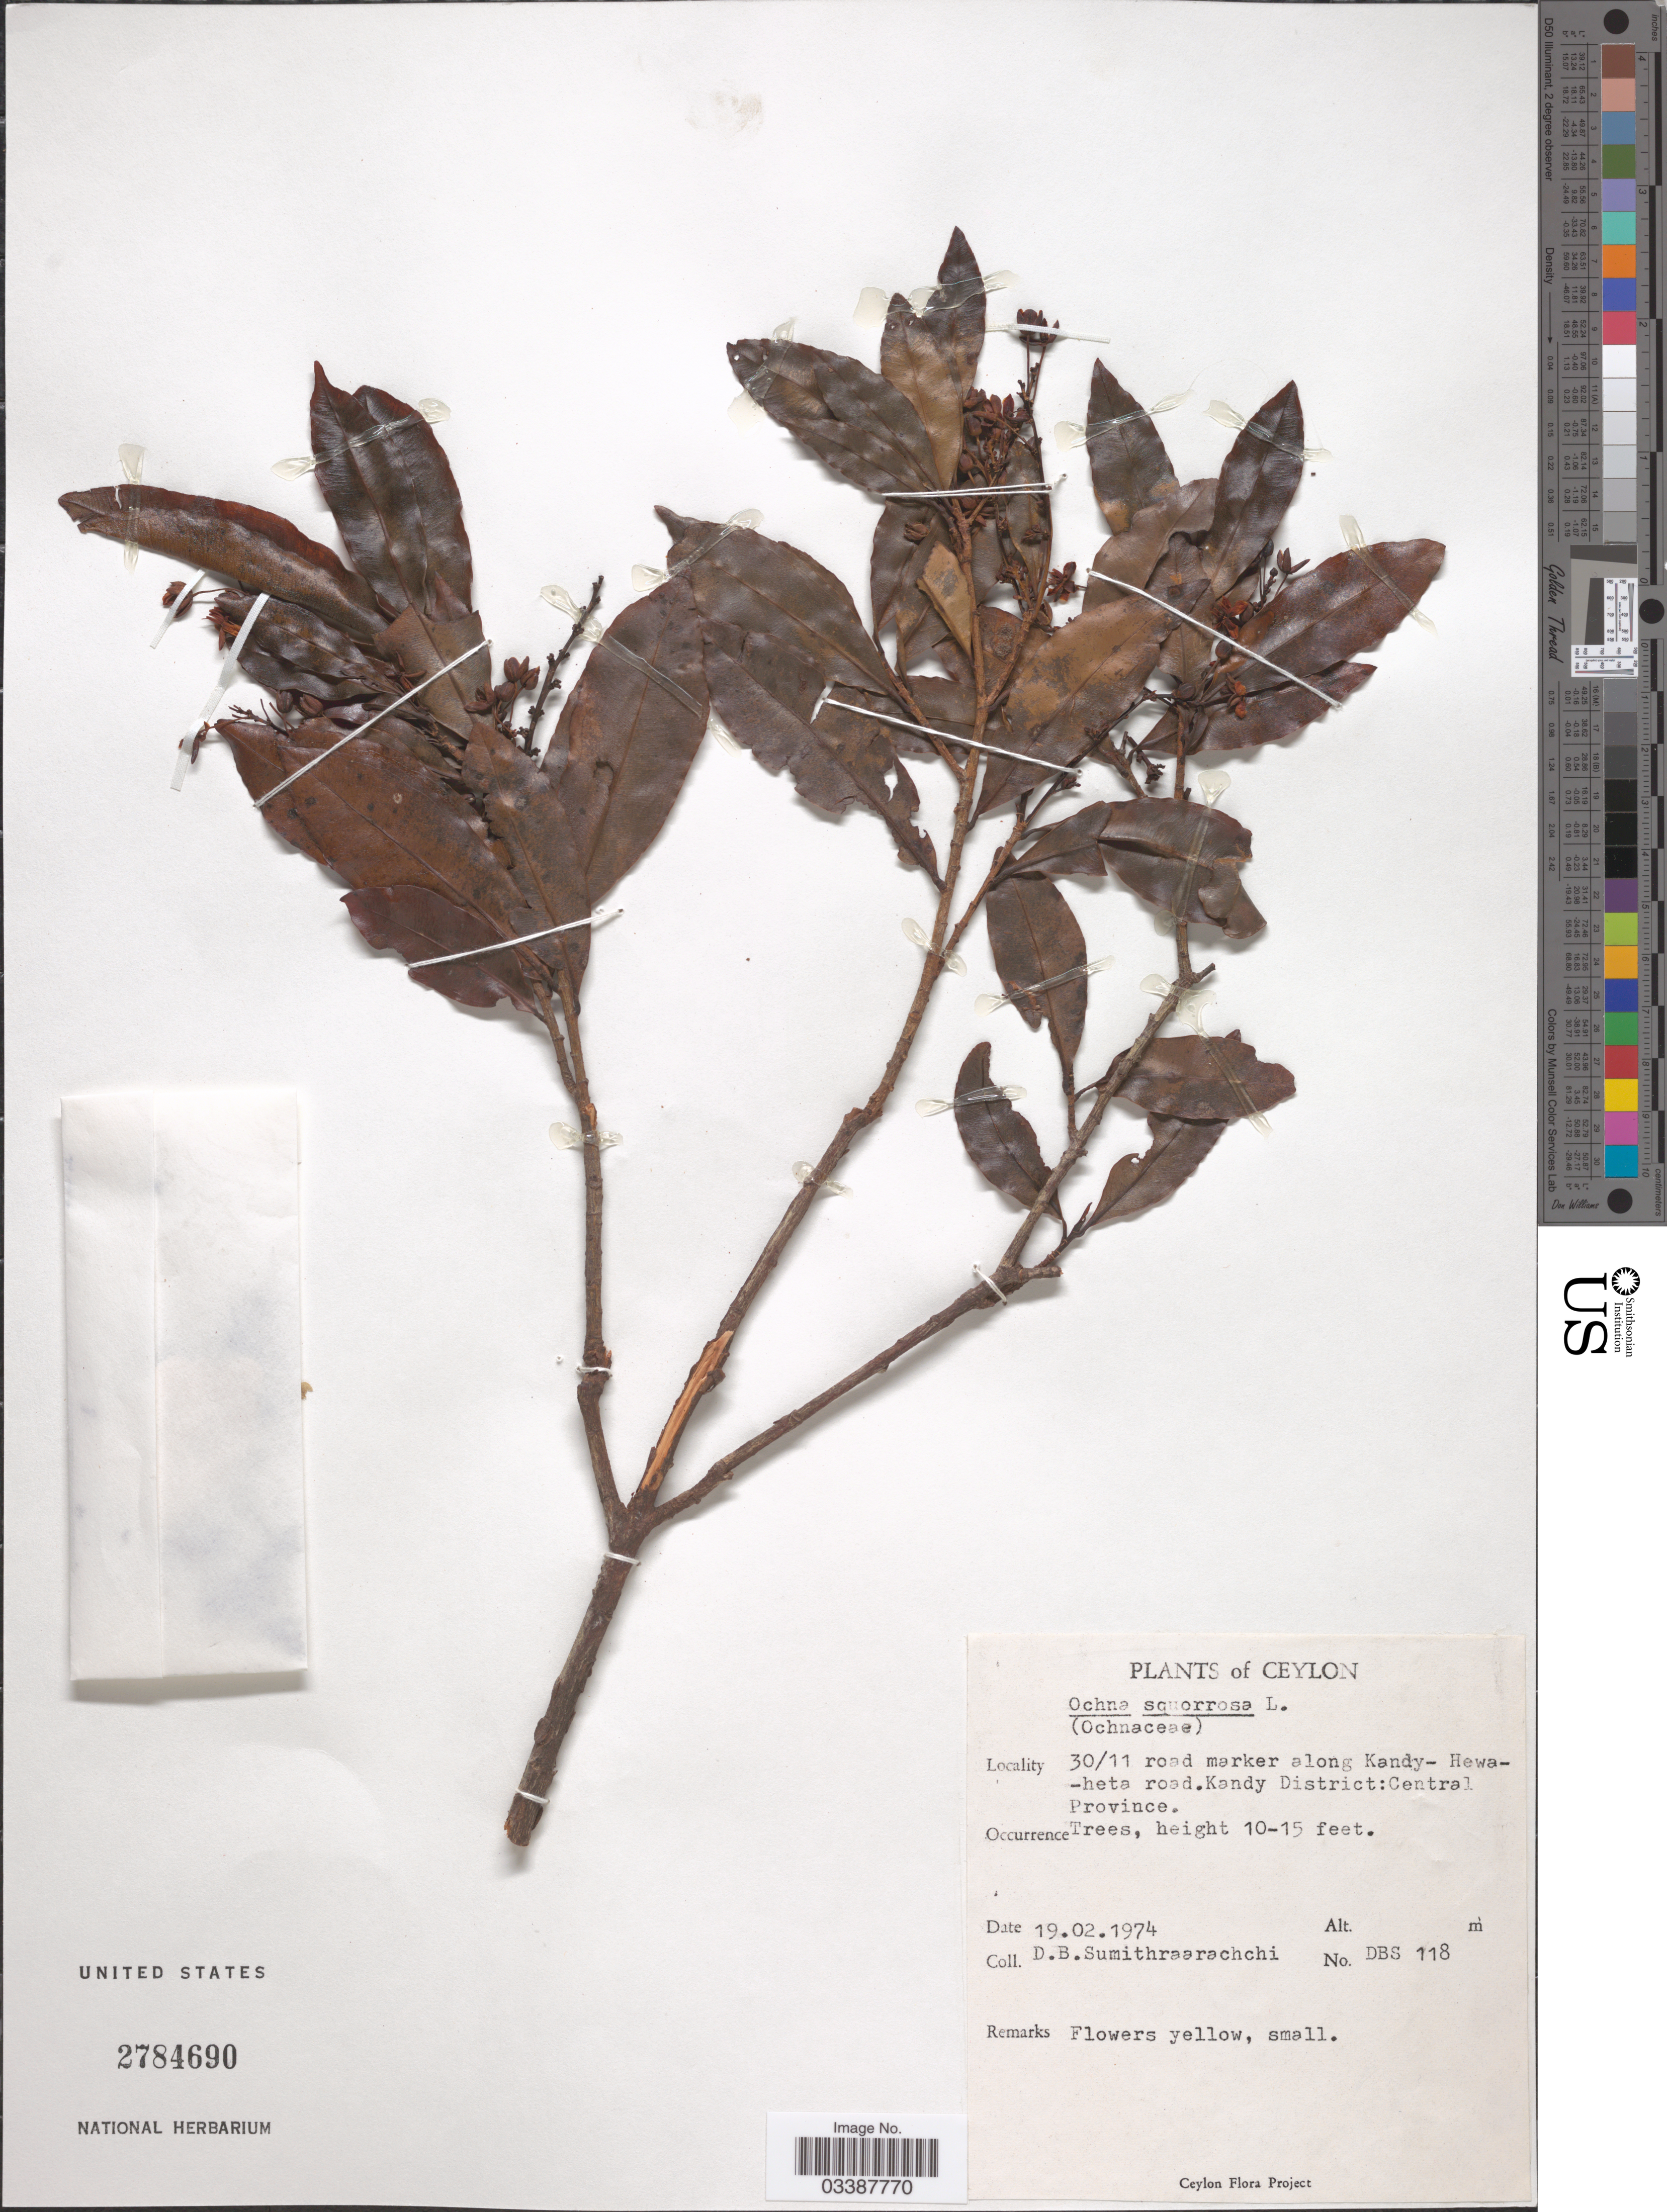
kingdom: Plantae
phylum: Tracheophyta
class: Magnoliopsida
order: Malpighiales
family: Ochnaceae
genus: Ochna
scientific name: Ochna squarrosa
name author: L.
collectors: D. B. Sumithraarachchi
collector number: DBS 118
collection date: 1974-02-19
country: Sri Lanka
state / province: Central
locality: Ceylon. 30/11 road marker along Kandy-Hewaheta road. Kandy District.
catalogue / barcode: US 2784690